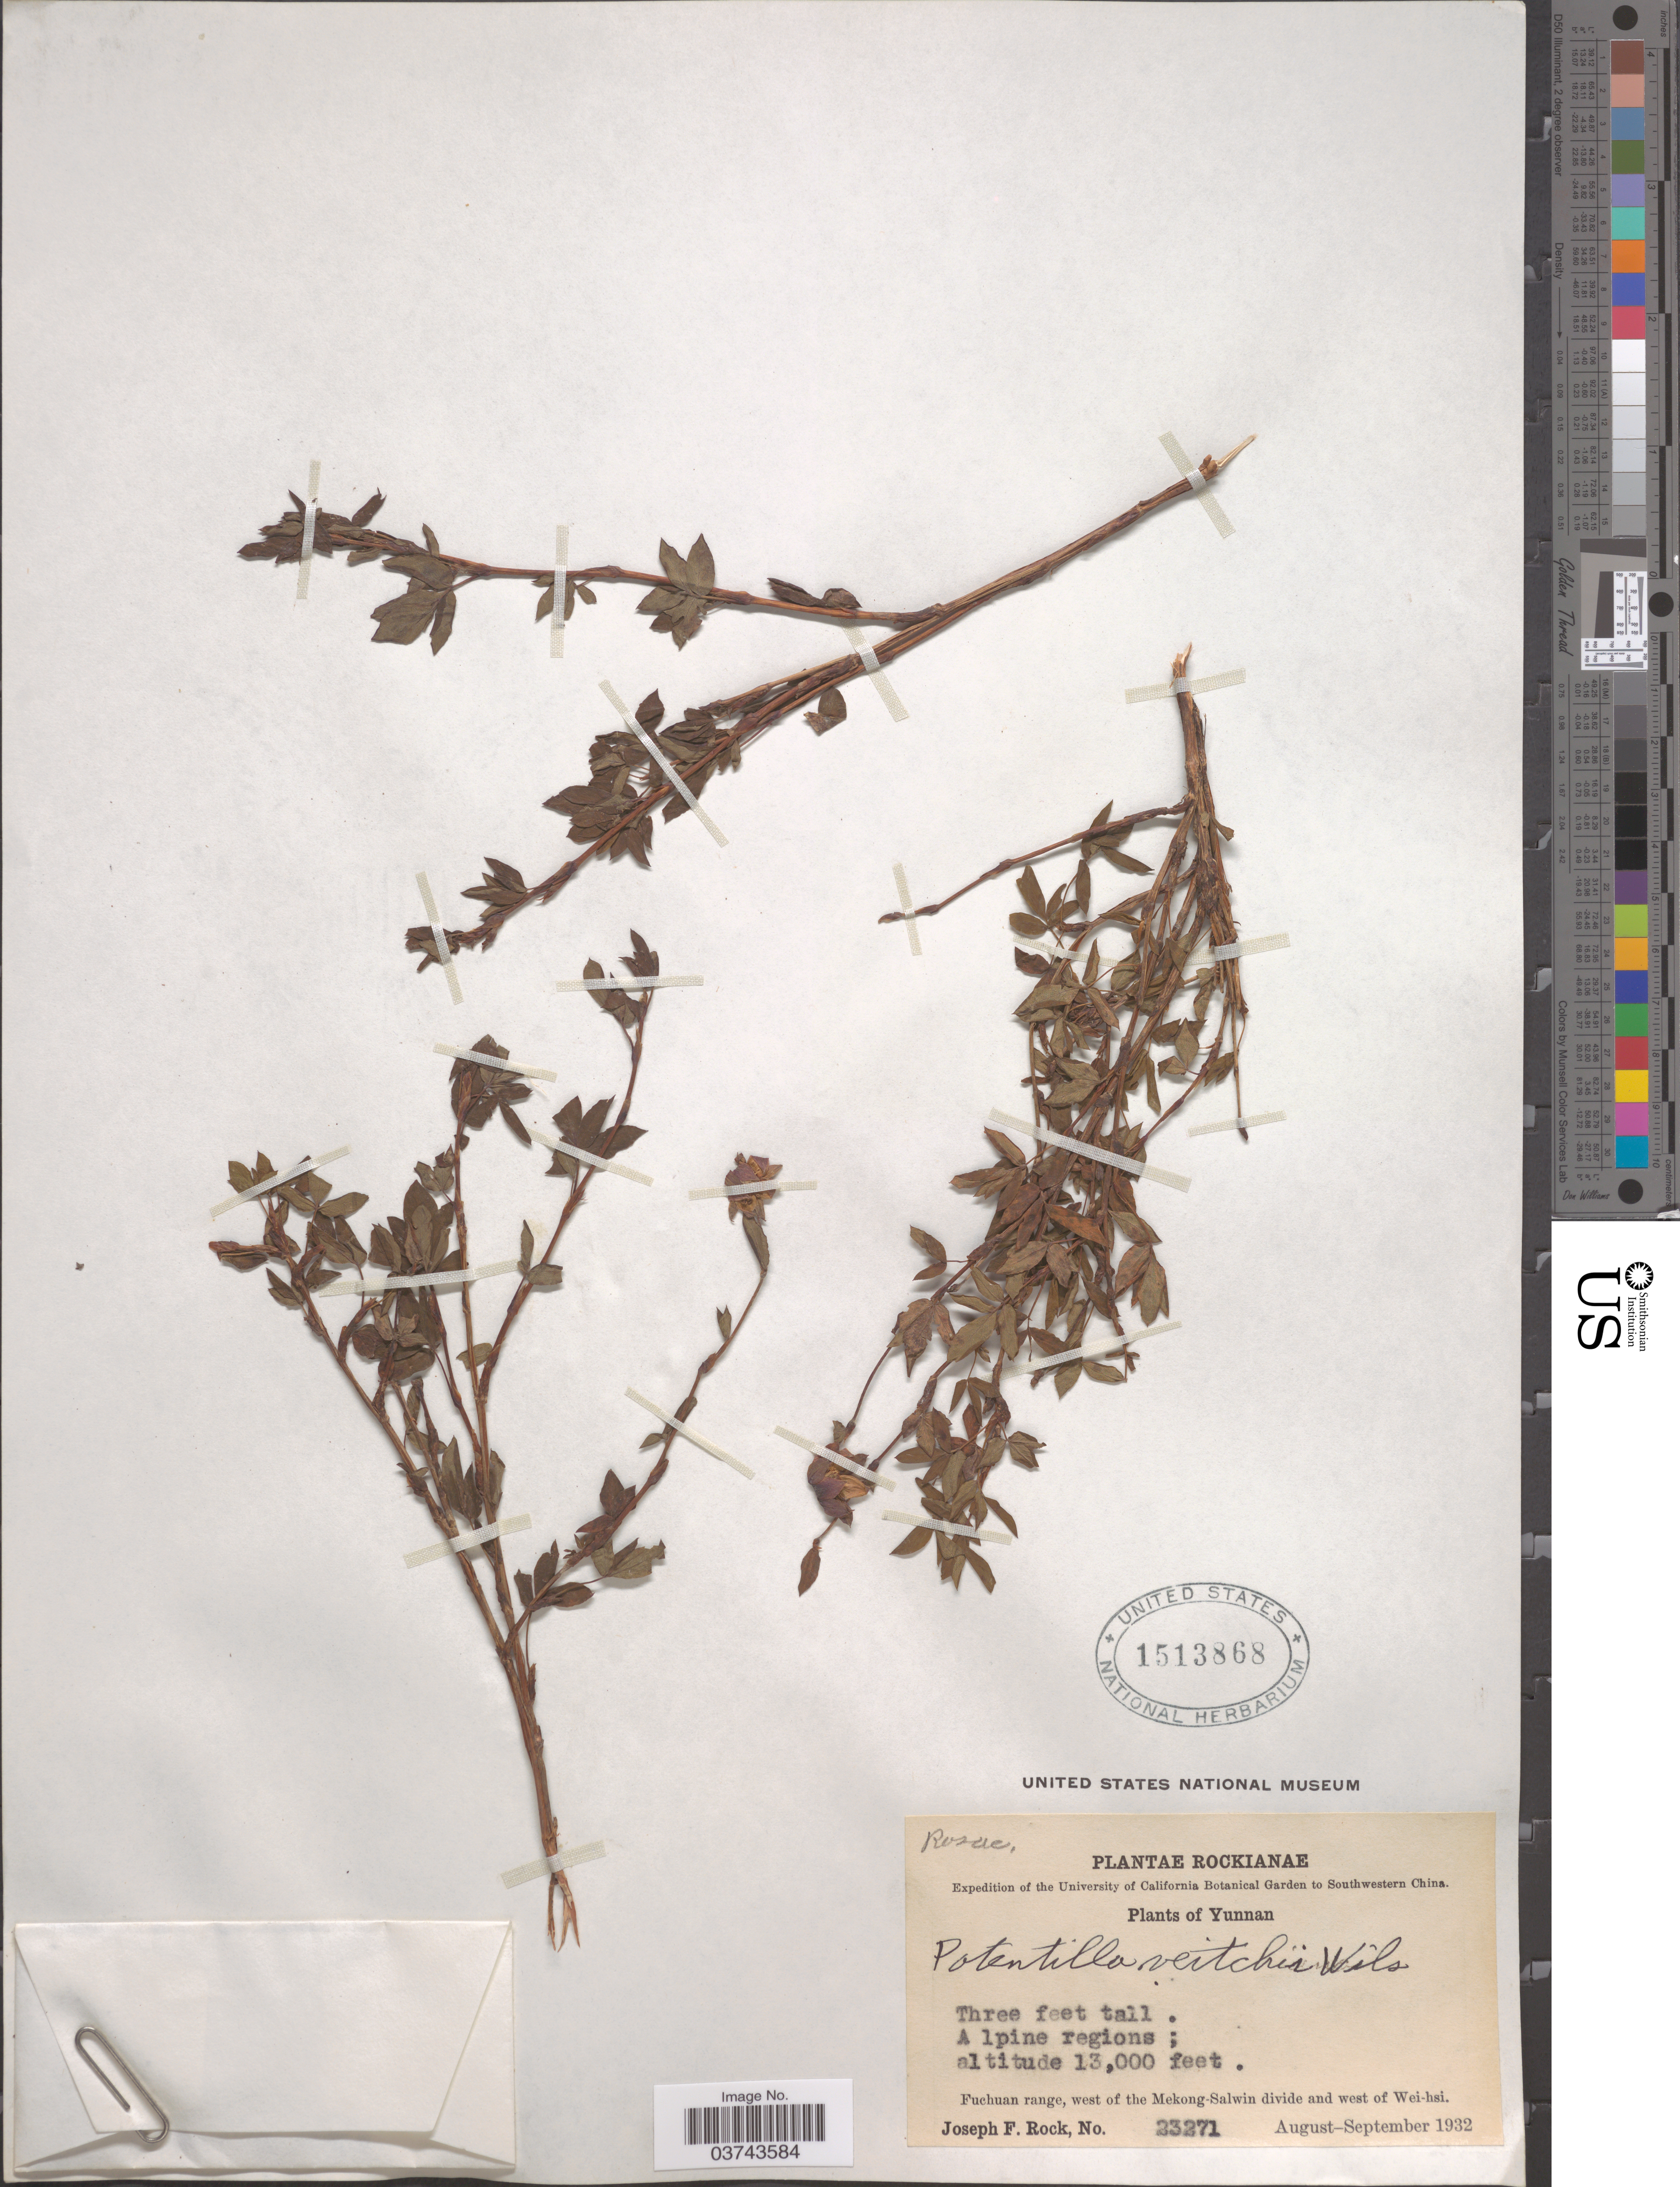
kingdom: Plantae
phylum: Tracheophyta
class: Magnoliopsida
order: Rosales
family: Rosaceae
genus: Dasiphora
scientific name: Dasiphora veitchii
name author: (E.H. Wilson) Soják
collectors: J. F. Rock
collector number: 23271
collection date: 1932-08/1932-09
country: China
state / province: Yunnan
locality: Southwestern China. Fuchuan range, west of the Mekong-Salwin divide and west of Wei-hsi.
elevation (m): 3962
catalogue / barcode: US 1513868